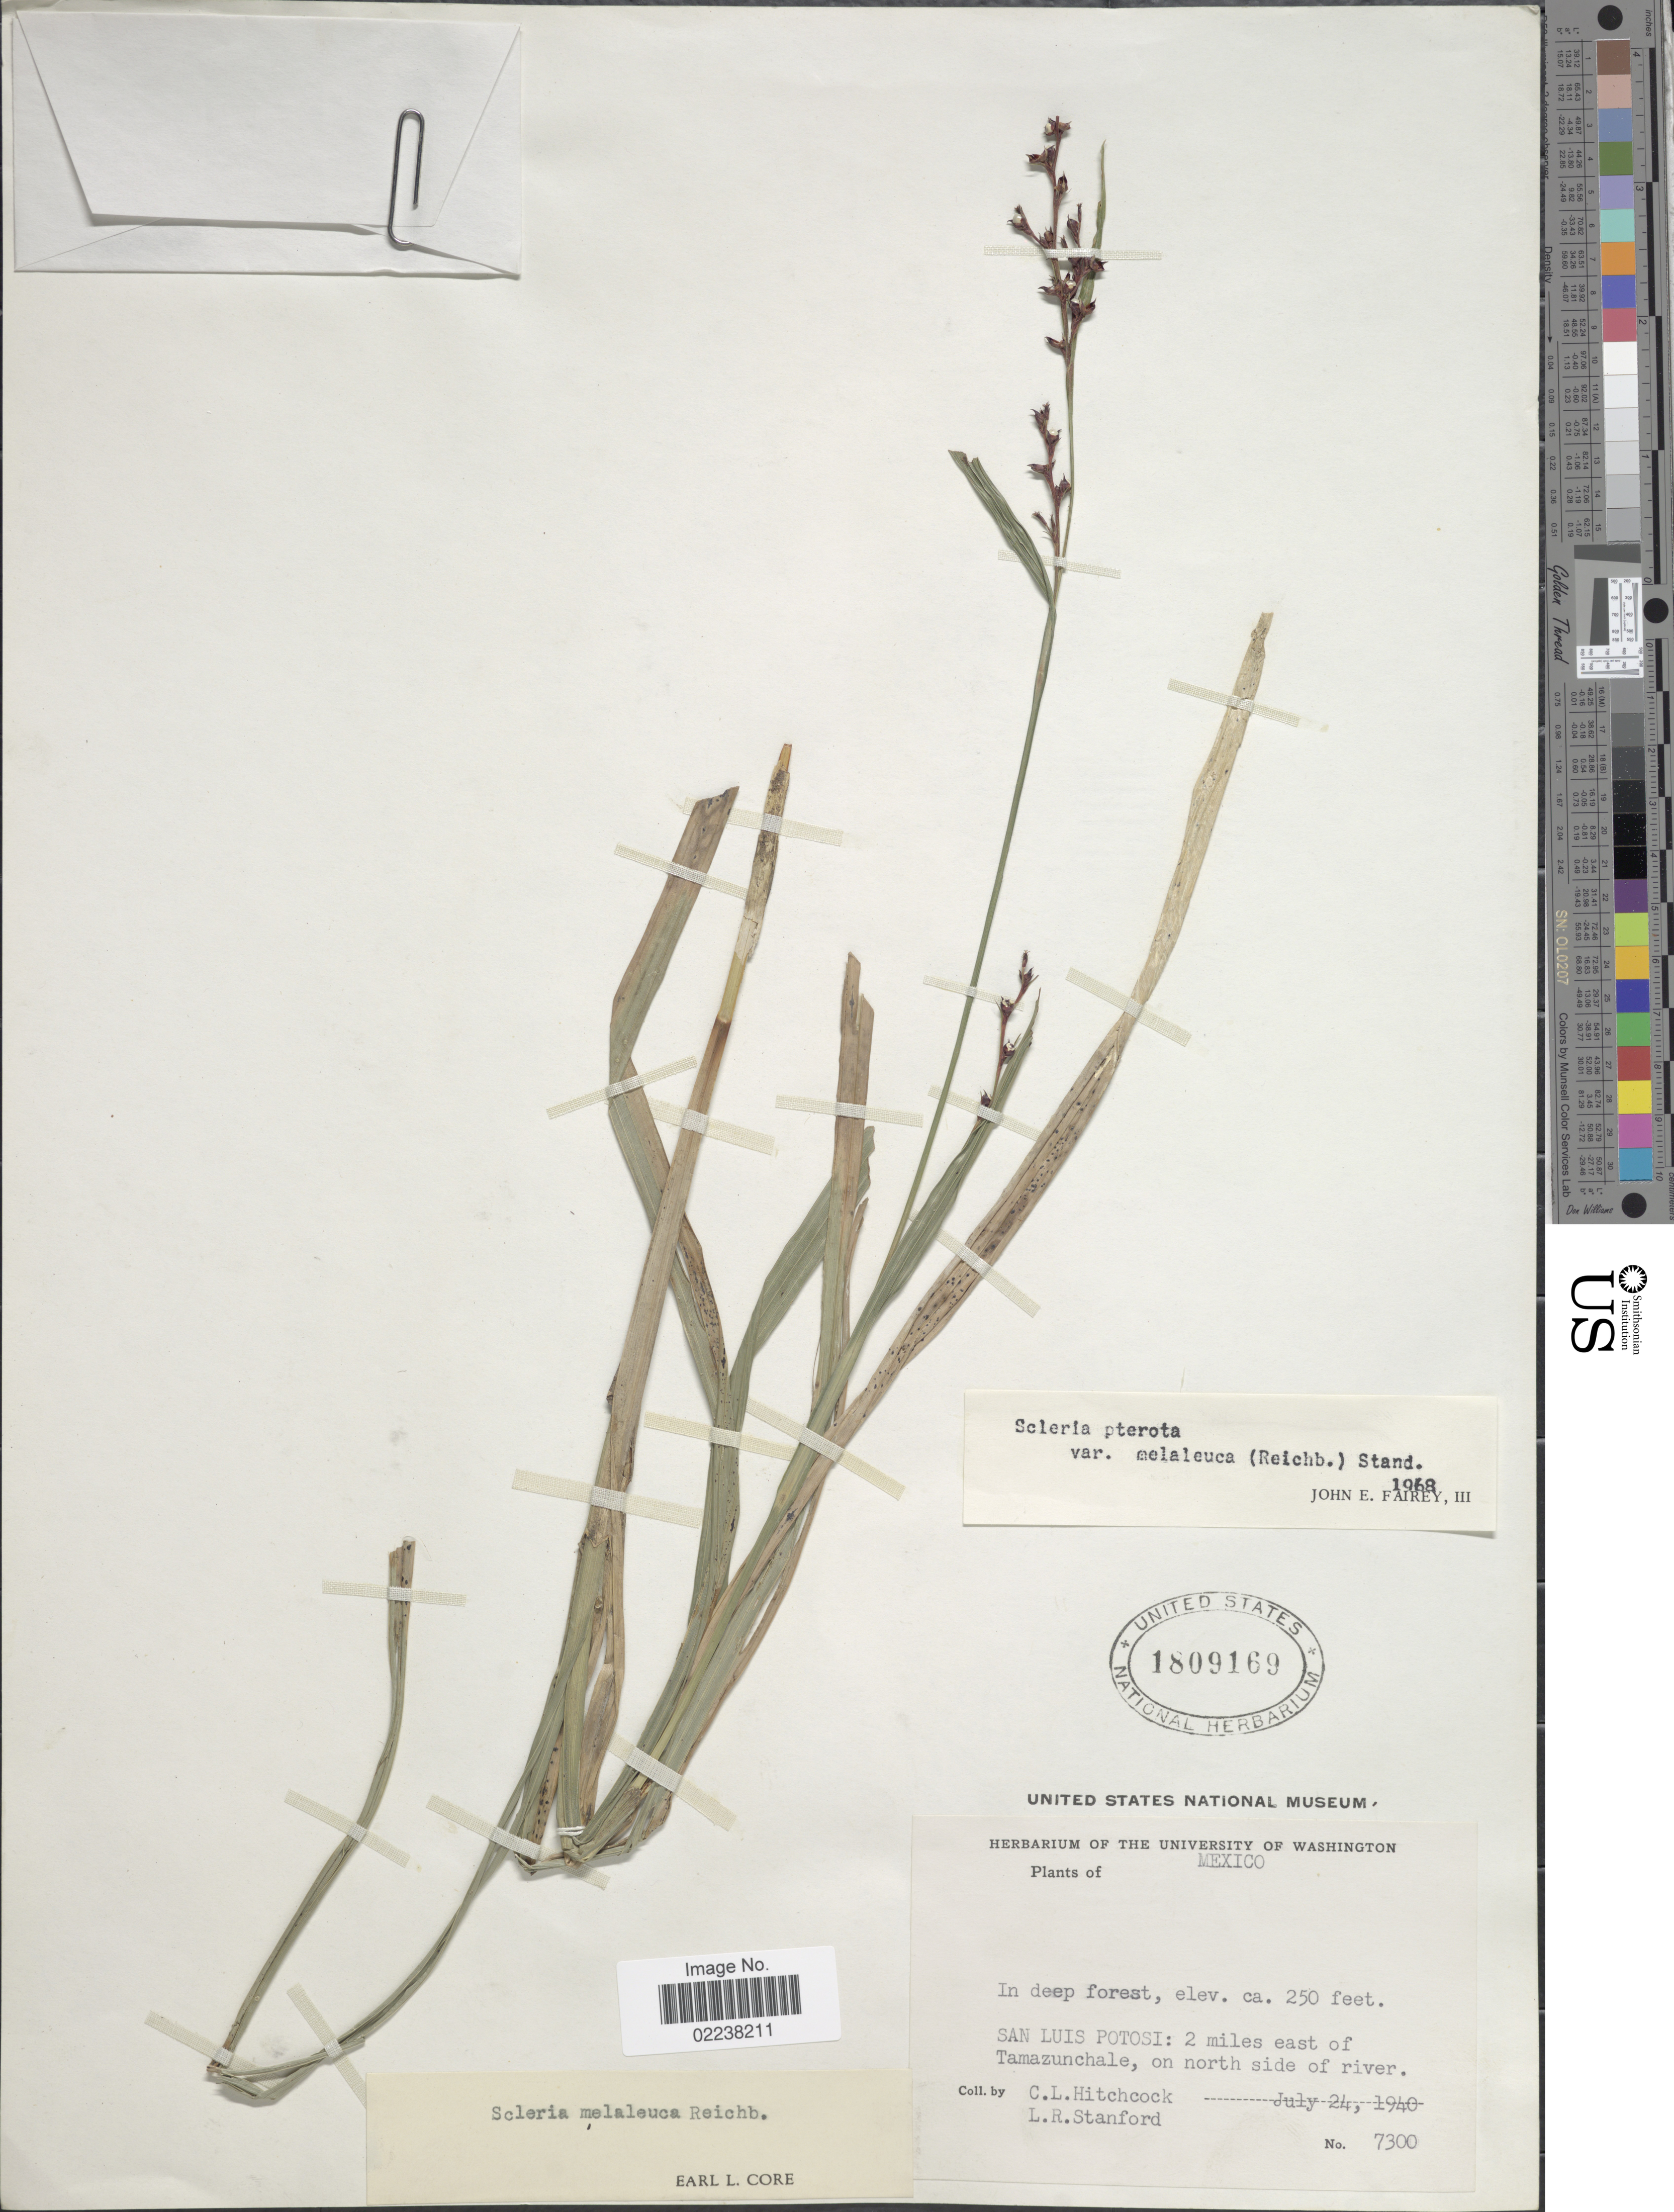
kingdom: Plantae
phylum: Tracheophyta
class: Liliopsida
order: Poales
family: Cyperaceae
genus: Scleria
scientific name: Scleria gaertneri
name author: Raddi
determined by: Strong, Mark T., (BOT), Smithsonian Institution - National Museum of Natural History (UNITED STATES)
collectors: C. L. Hitchcock & L. R. Stanford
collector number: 7300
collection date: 1940-07-24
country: Mexico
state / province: San Luis Potosí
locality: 2 miles east of Tamazunchale, on north side of river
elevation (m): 76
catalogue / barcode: US 1809169